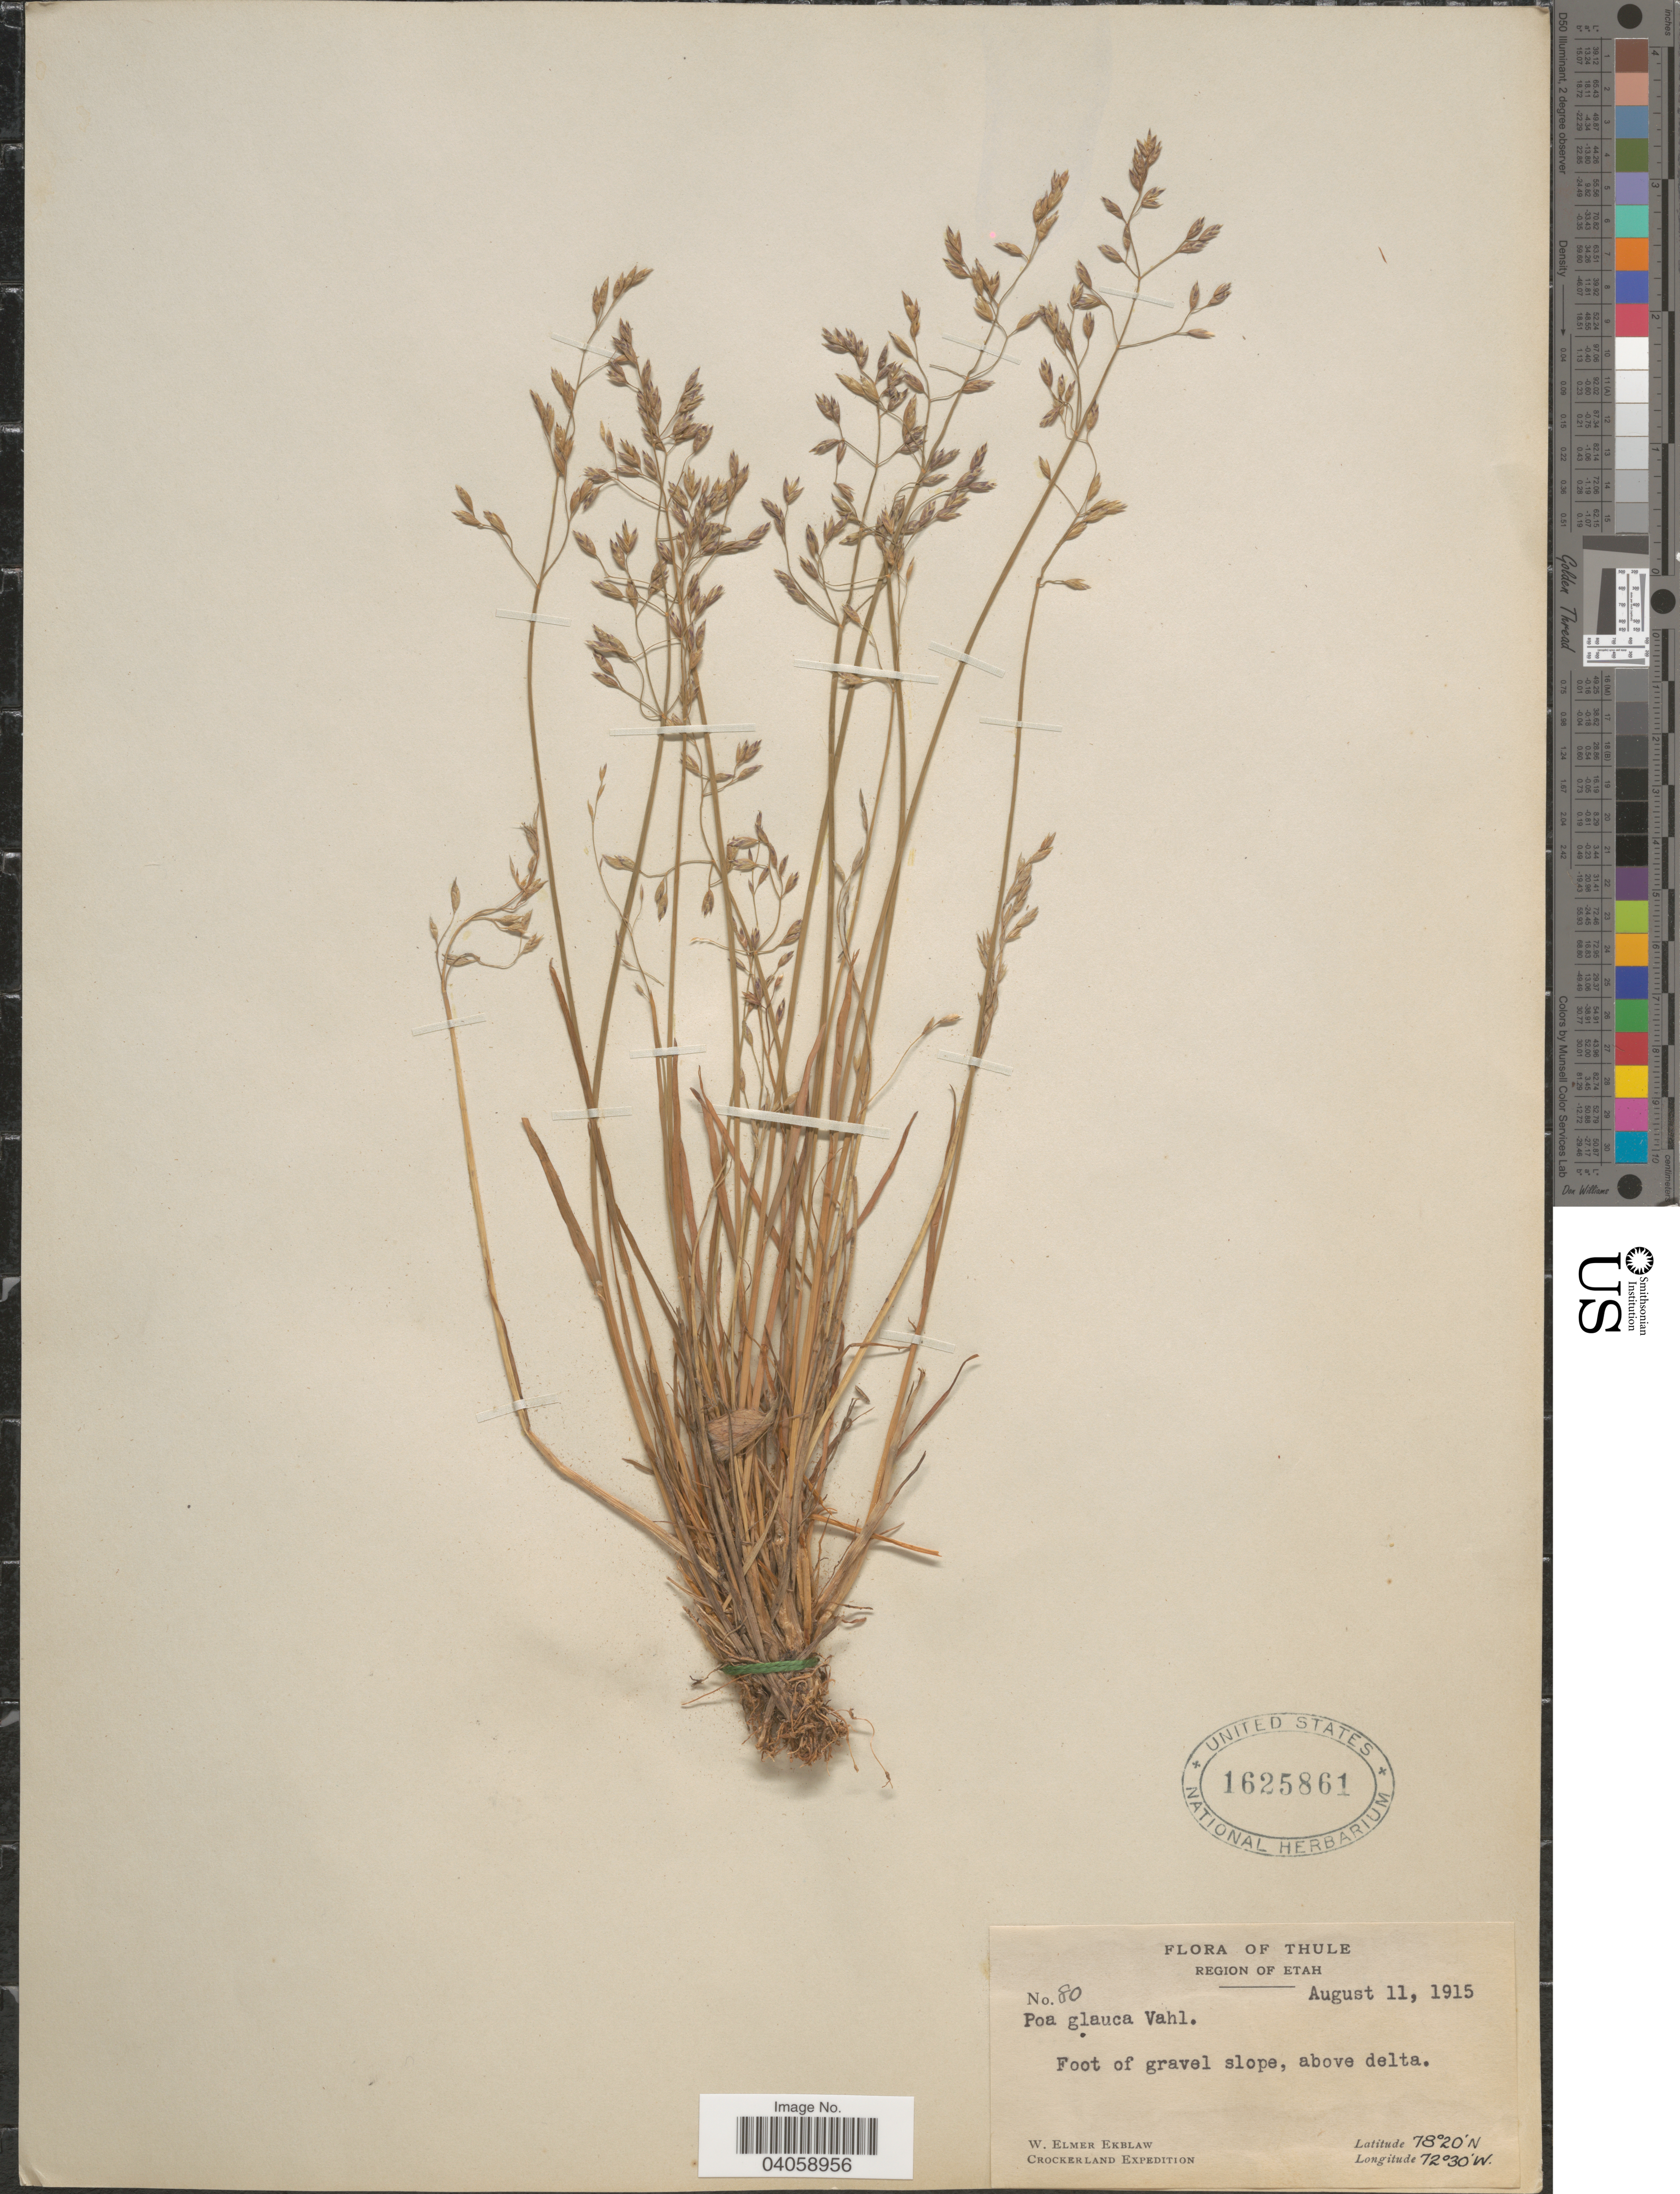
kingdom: Plantae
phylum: Tracheophyta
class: Liliopsida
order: Poales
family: Poaceae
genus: Poa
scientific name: Poa glauca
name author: Vahl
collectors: W. Ekblaw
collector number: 80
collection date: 1915-08-11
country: Greenland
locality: Thule. Region of Etah. Foot of gravel slope, above delta.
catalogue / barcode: US 1625861